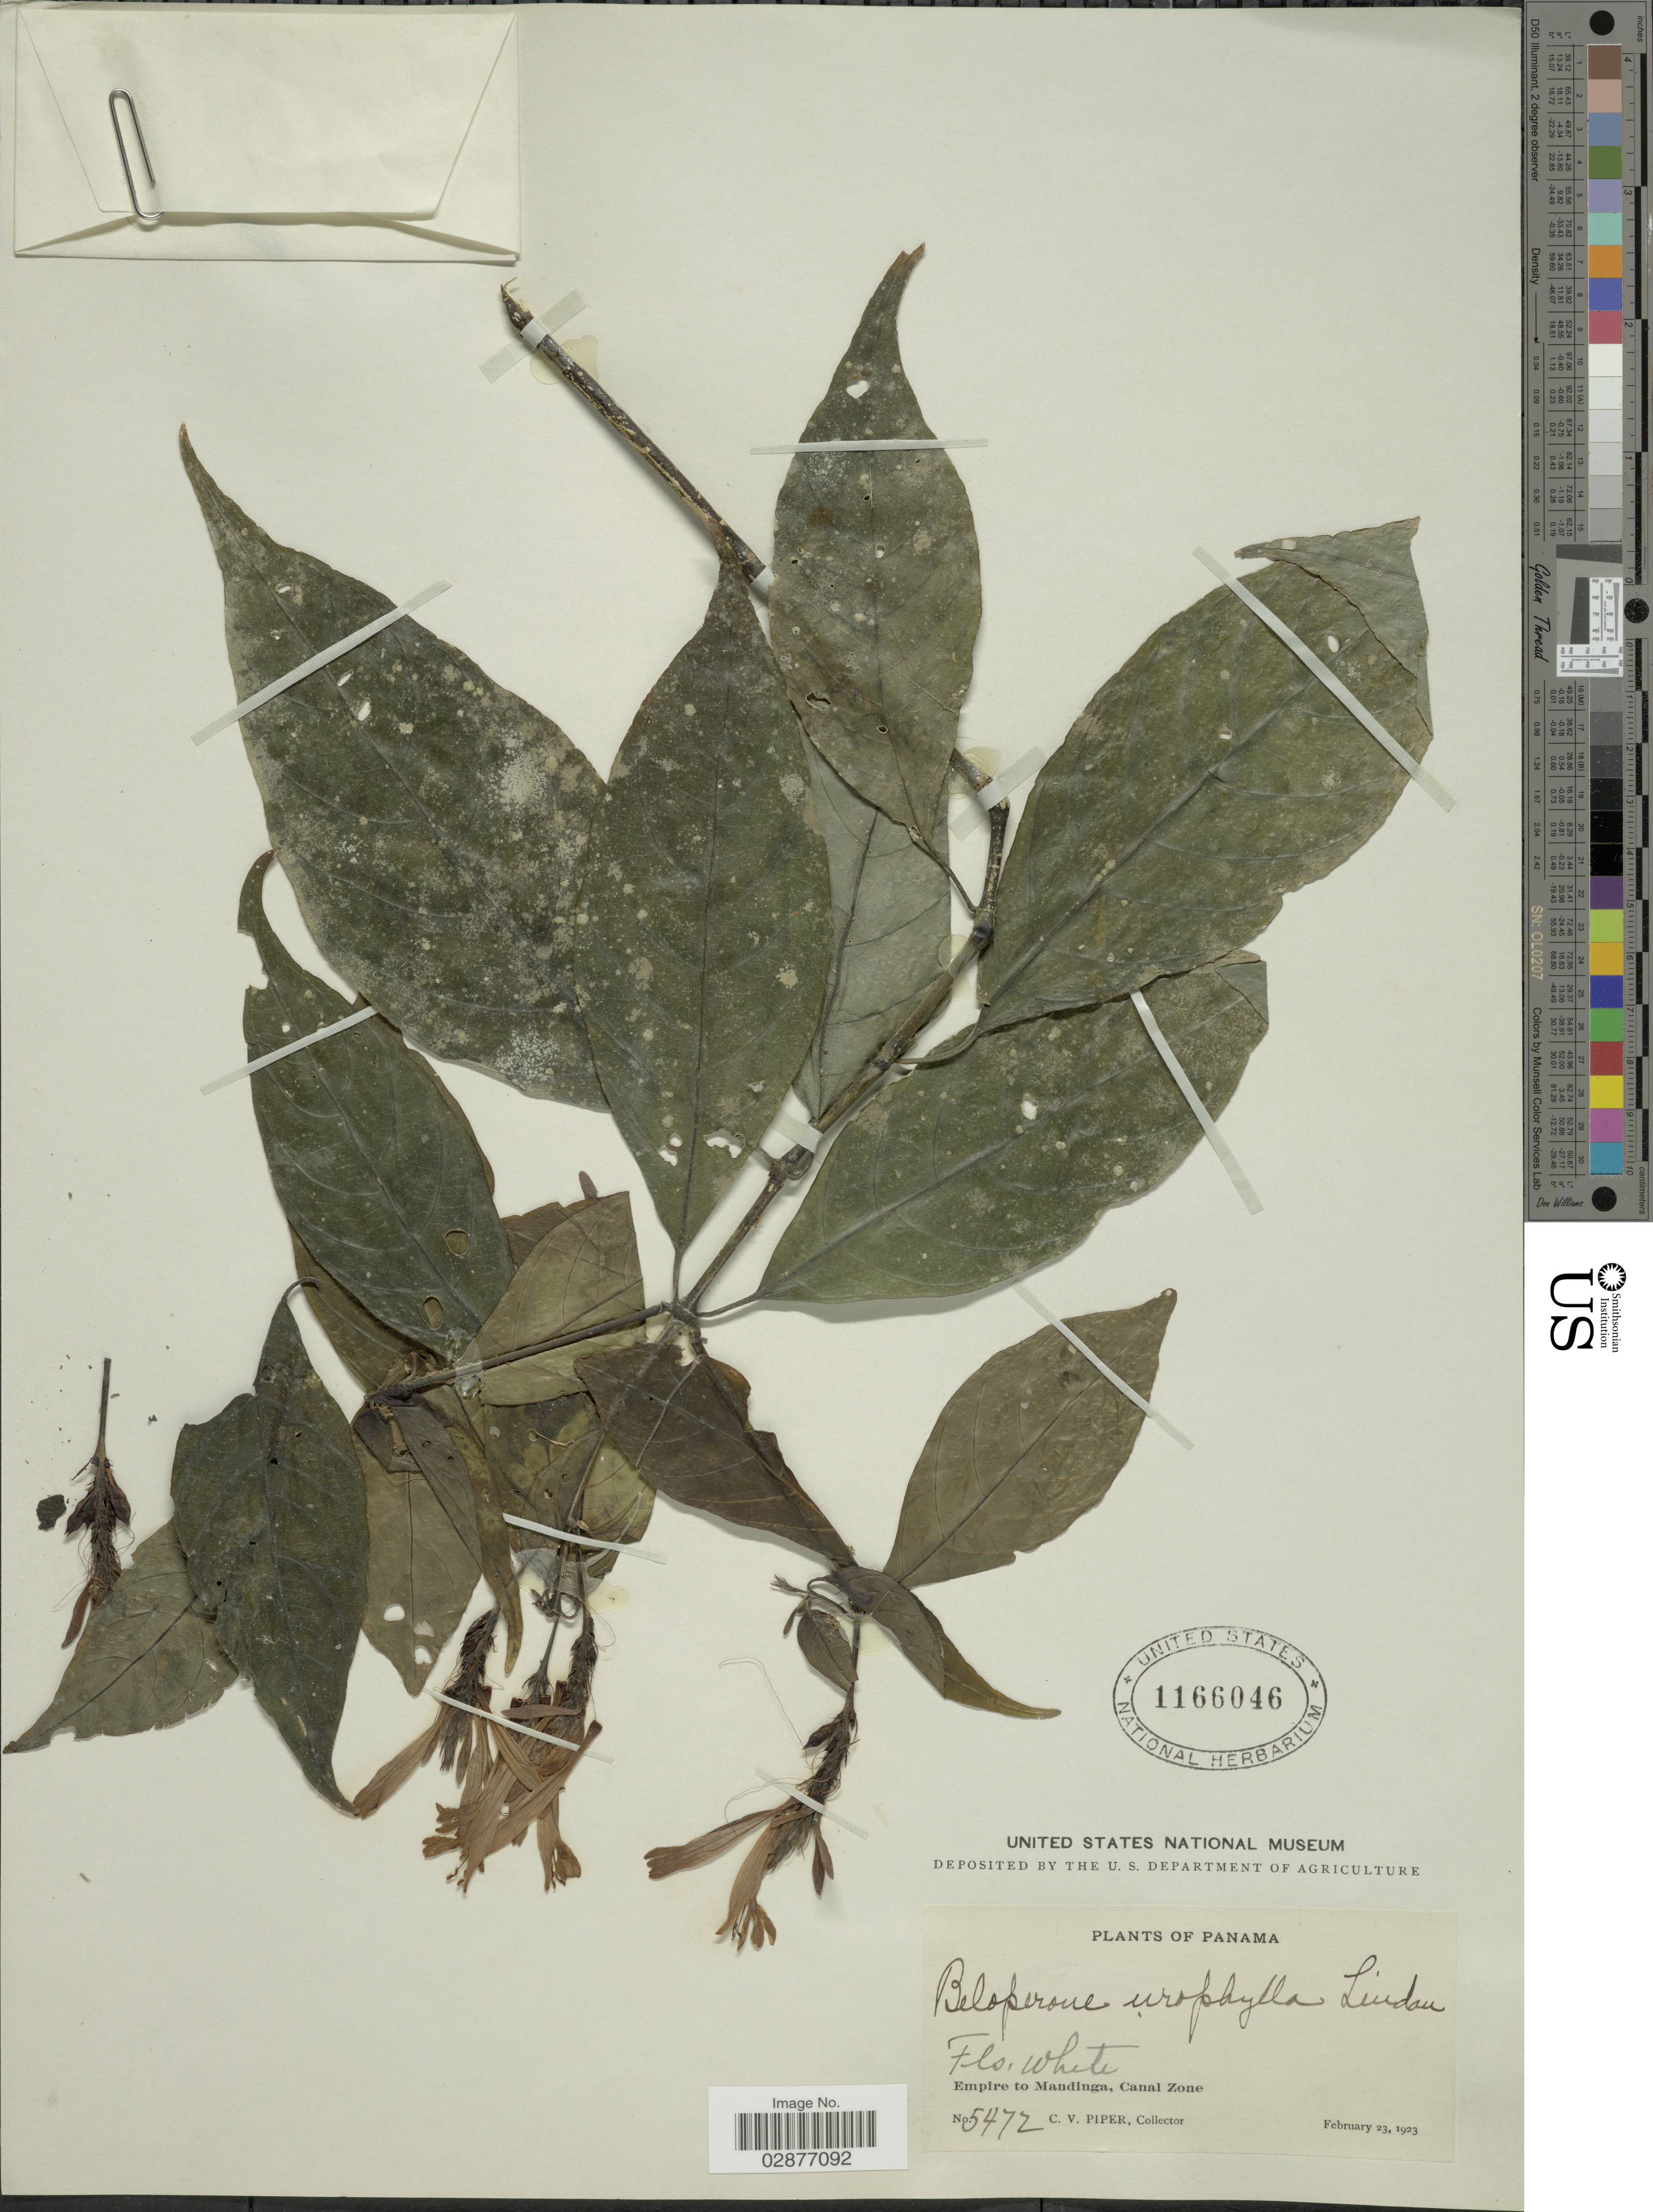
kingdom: Plantae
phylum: Tracheophyta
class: Magnoliopsida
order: Lamiales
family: Acanthaceae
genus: Justicia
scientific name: Justicia urophylla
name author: (Lindau) D.N. Gibson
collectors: C. V. Piper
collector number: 5472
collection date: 1923-02-23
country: Panama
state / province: Colón / Panamá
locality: Empire to Mandinga, Canal Zone.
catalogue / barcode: US 1166046